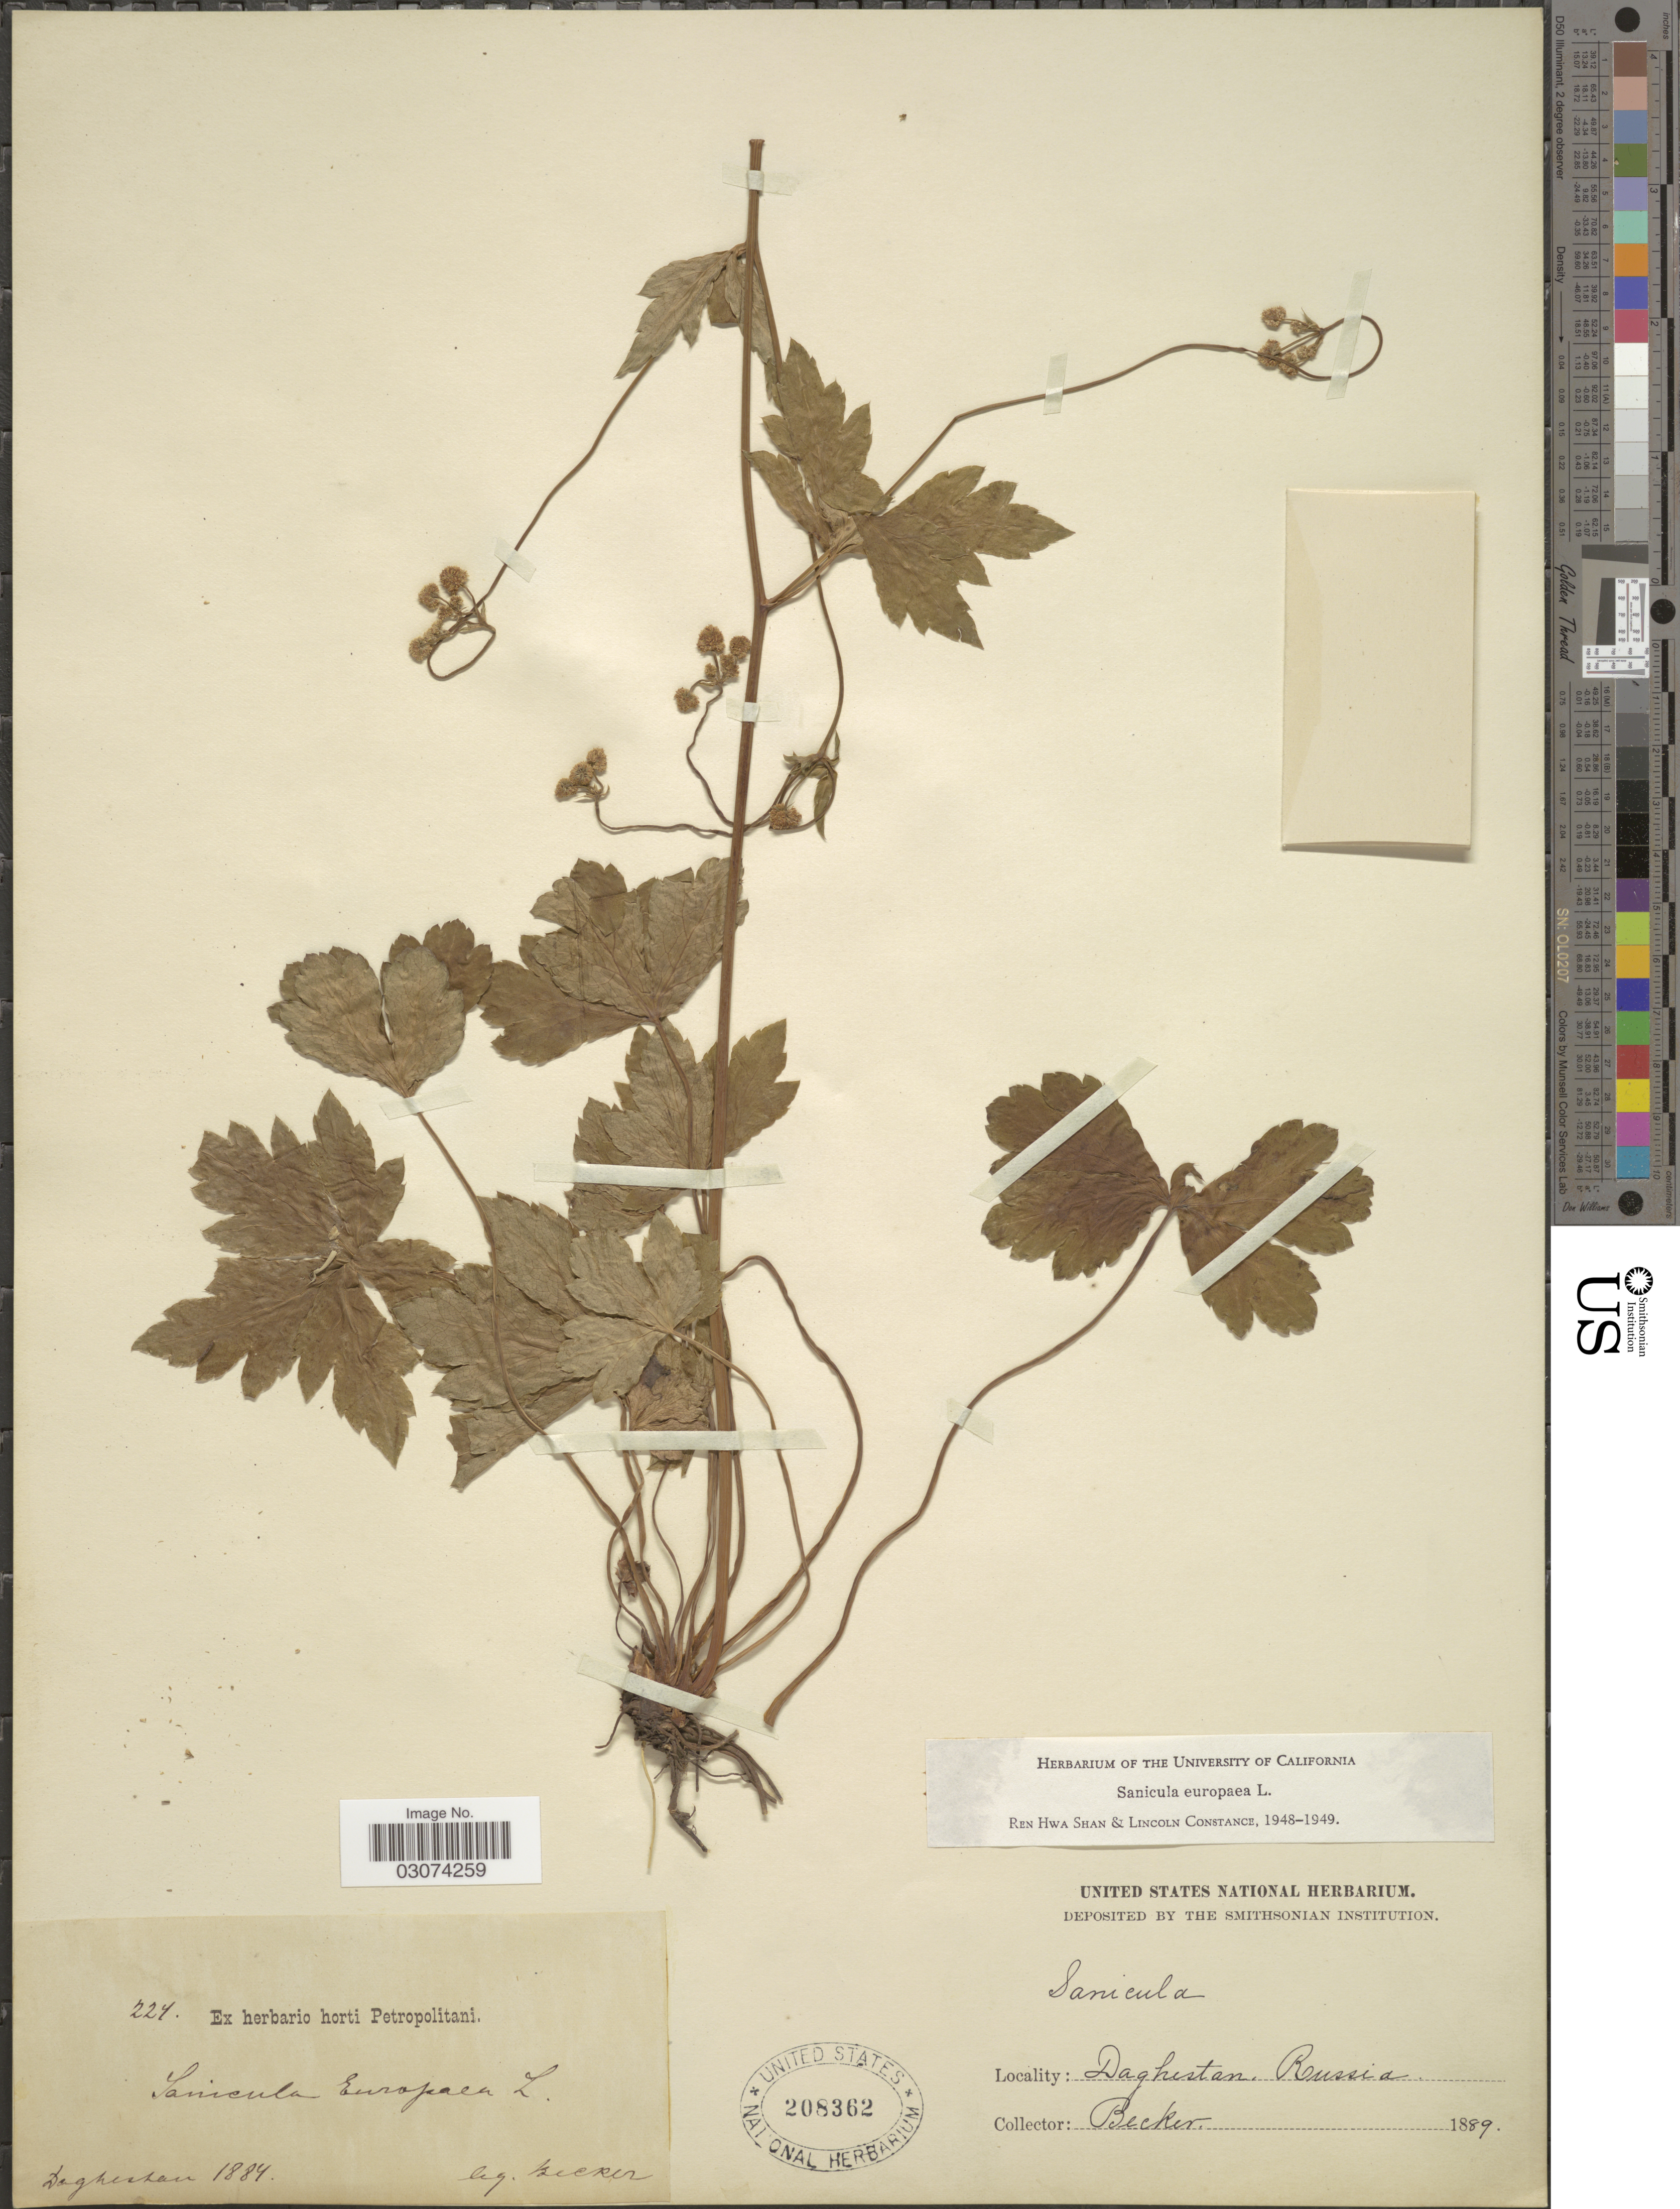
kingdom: Plantae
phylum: Tracheophyta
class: Magnoliopsida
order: Apiales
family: Apiaceae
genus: Sanicula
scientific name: Sanicula europaea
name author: L.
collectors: -. Becker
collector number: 224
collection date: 1889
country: Russian Federation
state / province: Dagestan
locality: Daghestan.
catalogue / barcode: US 208362